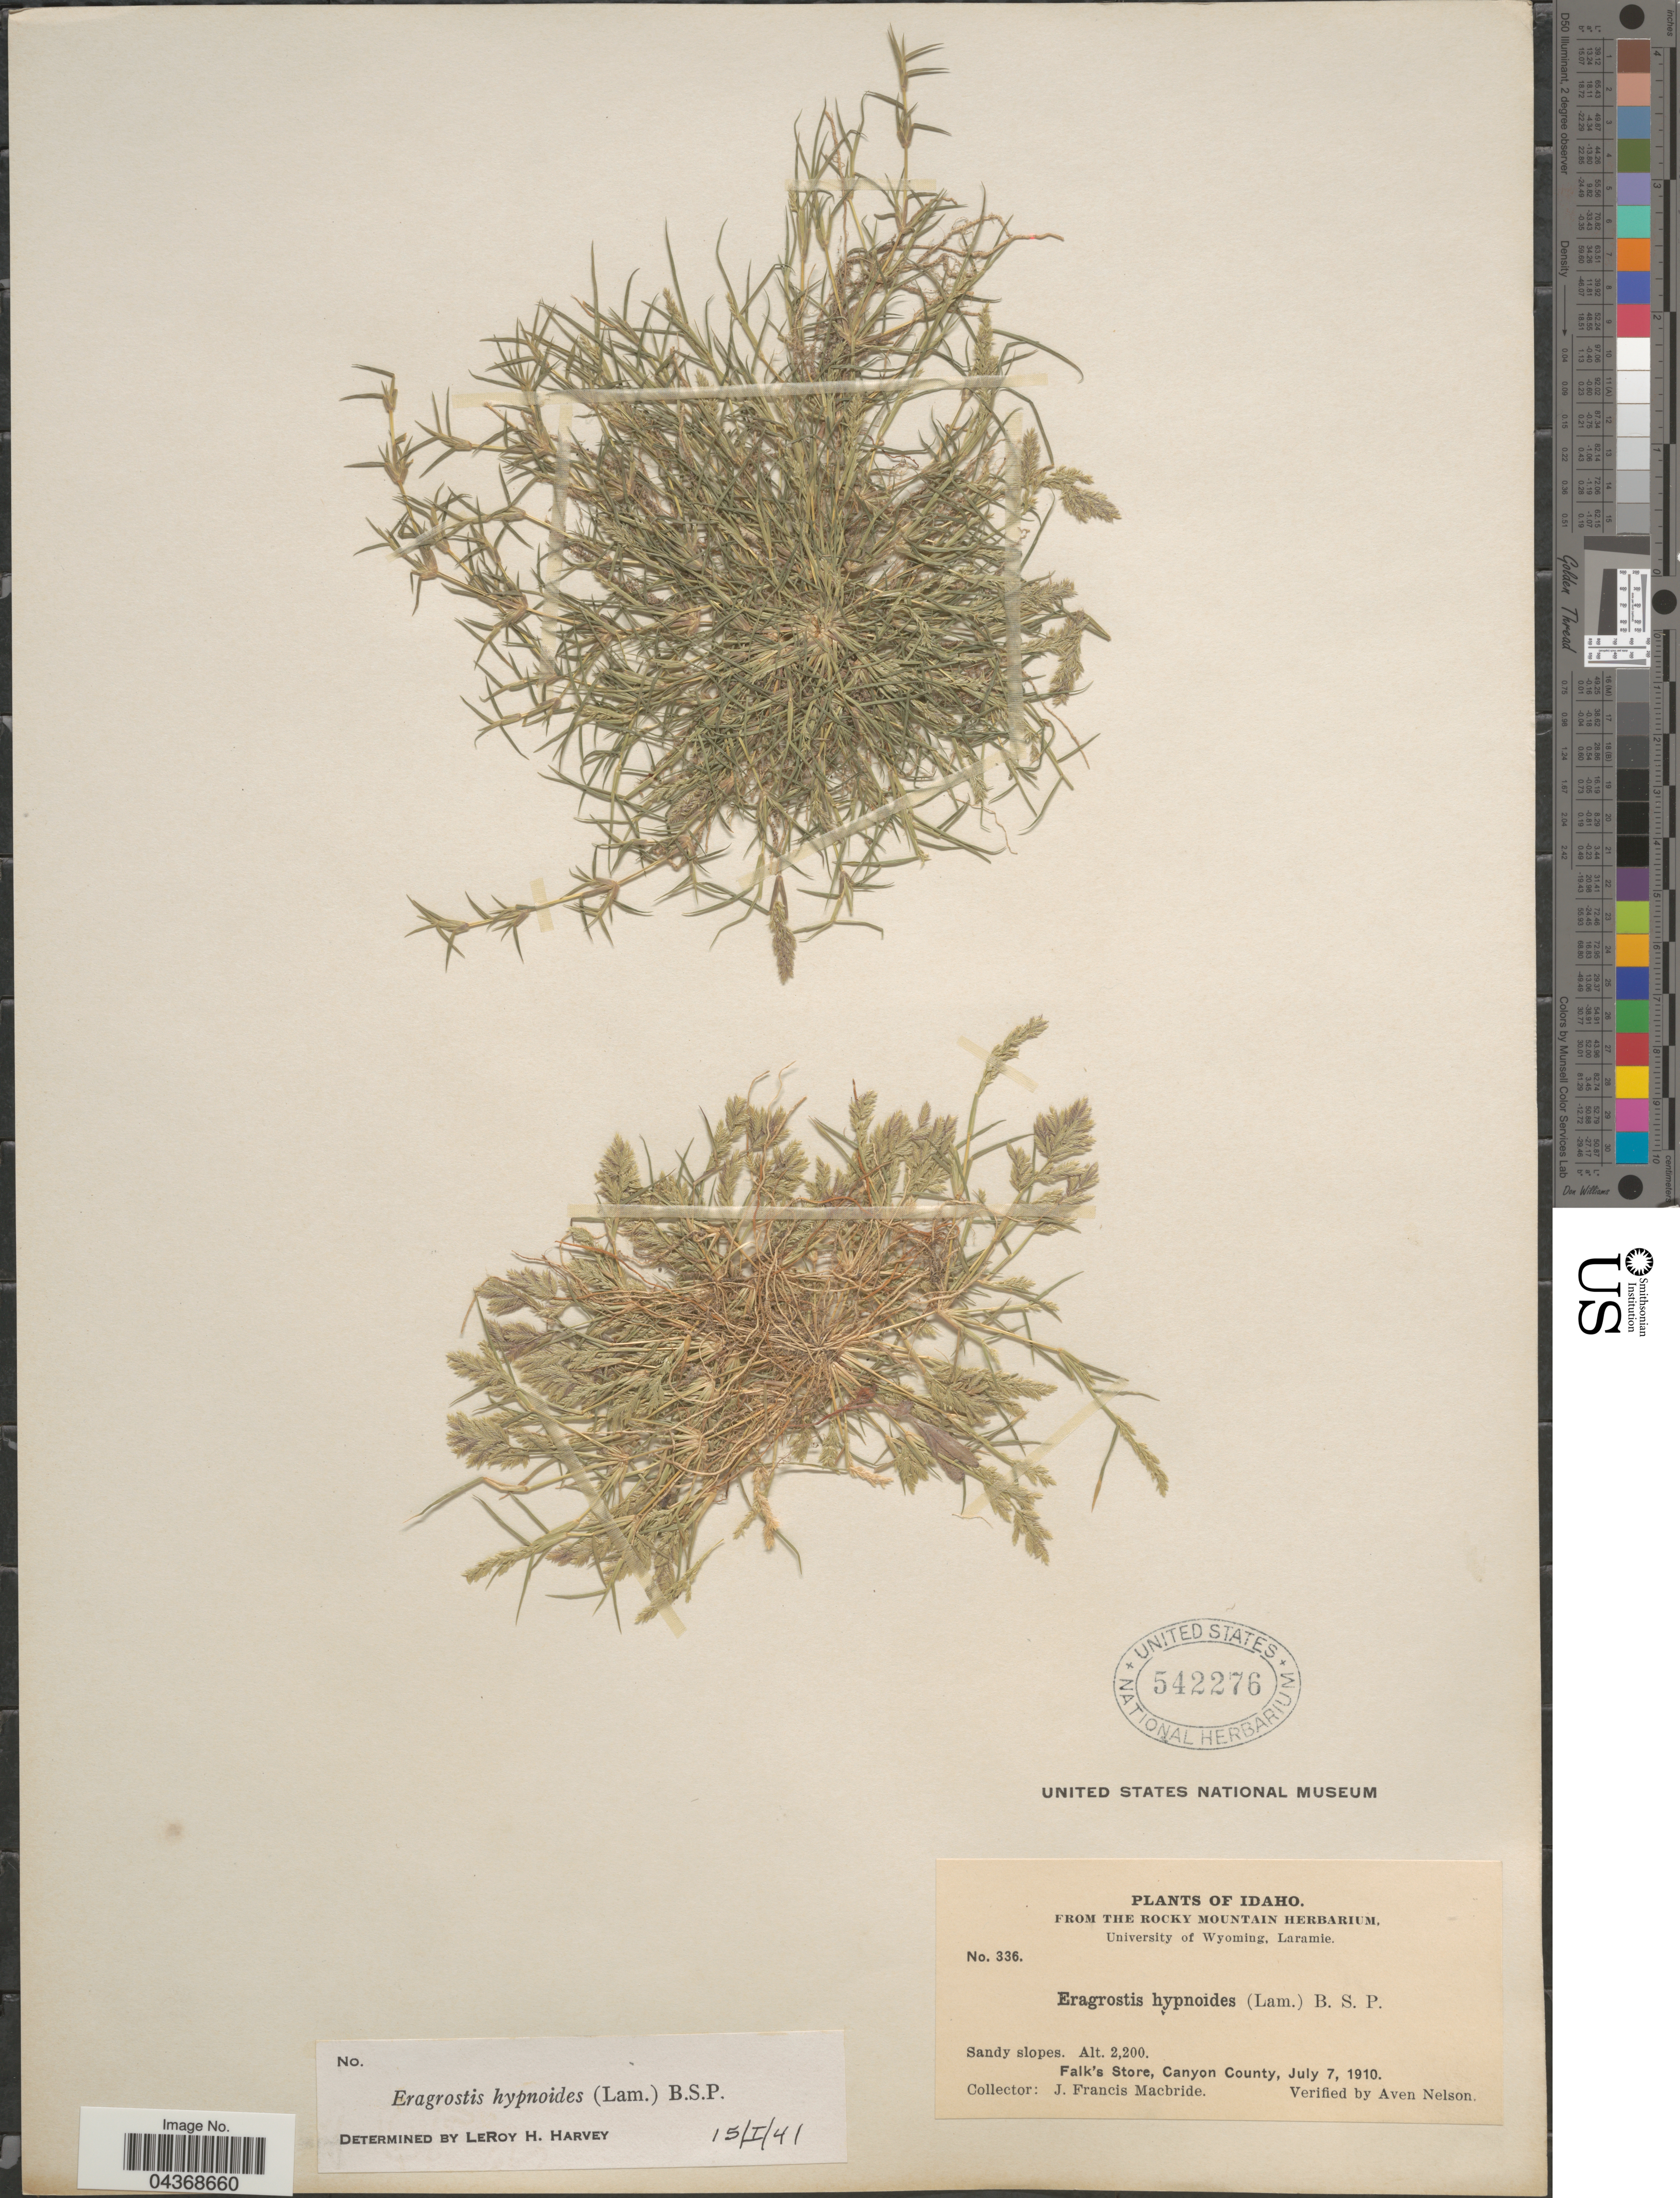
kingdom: Plantae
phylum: Tracheophyta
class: Liliopsida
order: Poales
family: Poaceae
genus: Eragrostis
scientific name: Eragrostis hypnoides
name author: (Lam.) Britton, Stearns & Poggenb.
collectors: J. F. Macbride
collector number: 336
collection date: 1910-07-07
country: United States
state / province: Idaho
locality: Sandy slopes. Falk's Store, Canyon County.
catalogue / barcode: US 542276